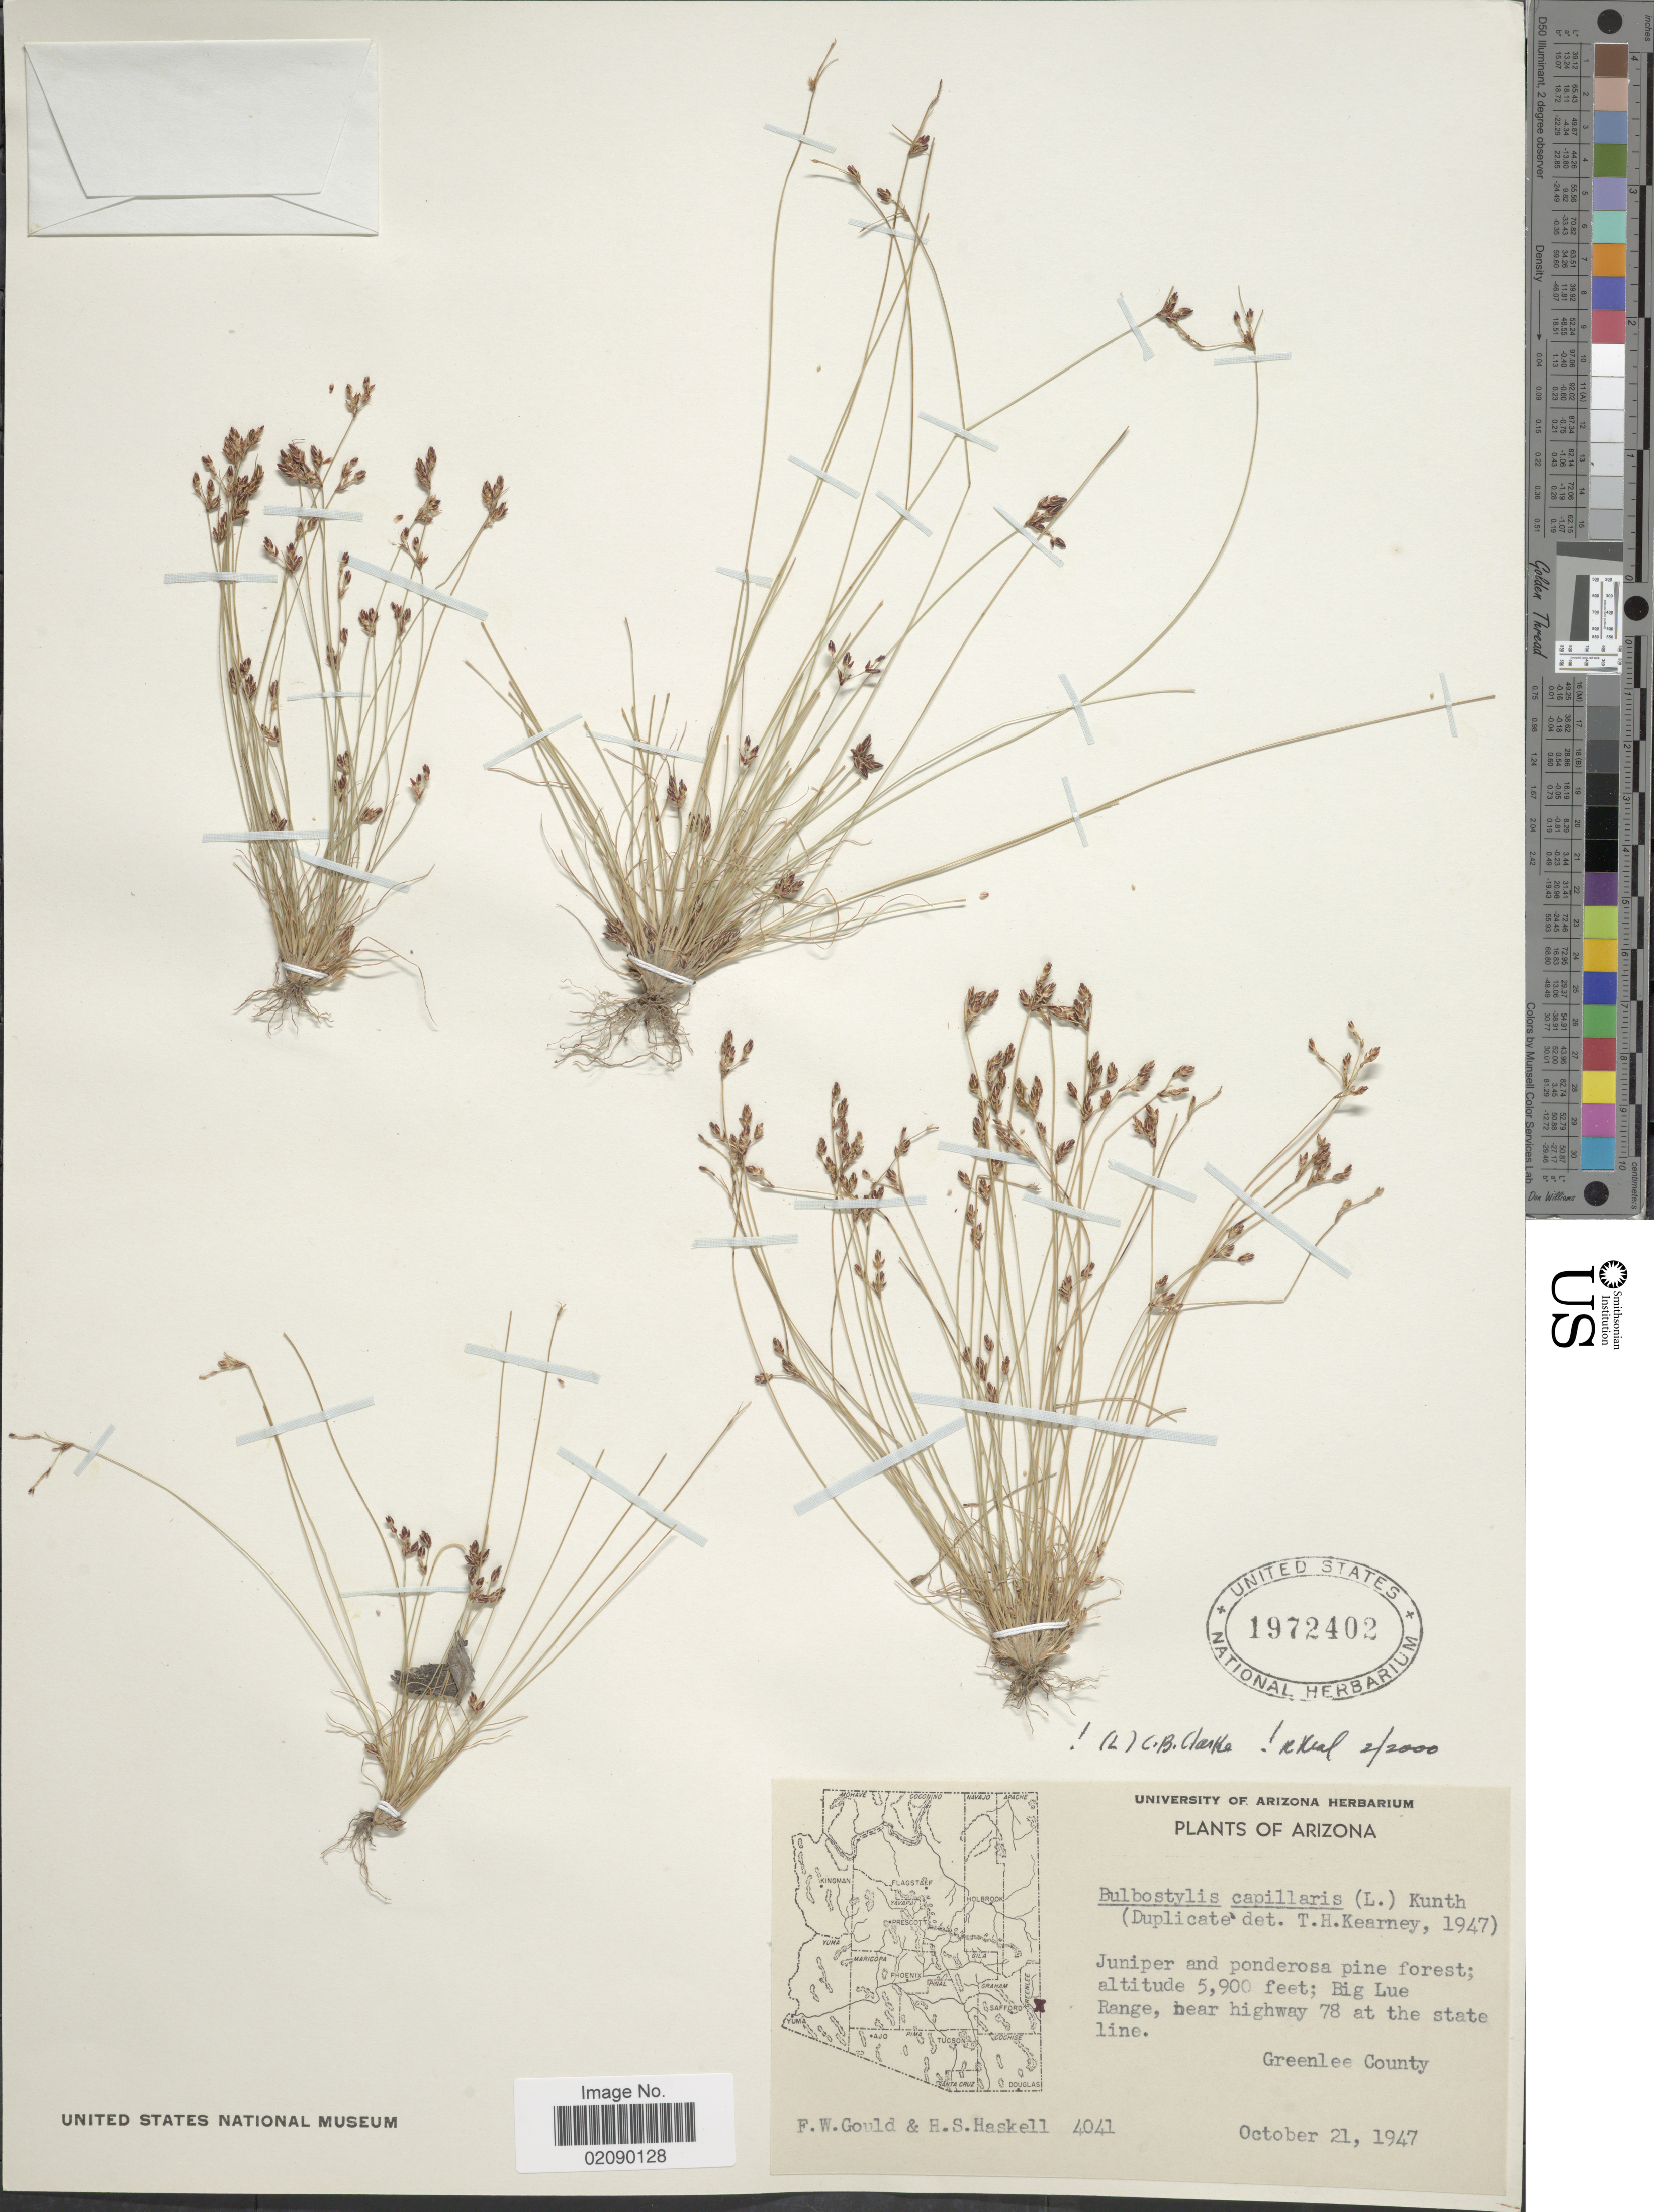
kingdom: Plantae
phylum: Tracheophyta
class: Liliopsida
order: Poales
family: Cyperaceae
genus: Bulbostylis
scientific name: Bulbostylis capillaris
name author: (L.) Kunth ex C.B. Clarke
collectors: F. W. Gould & H. Haskell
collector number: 4041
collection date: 1947-10-21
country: United States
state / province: Arizona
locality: Juniper and ponderosa pine forest; Big Lue Range, near highway 78 at the state line, Greenlee County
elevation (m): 1798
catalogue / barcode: US 1972402